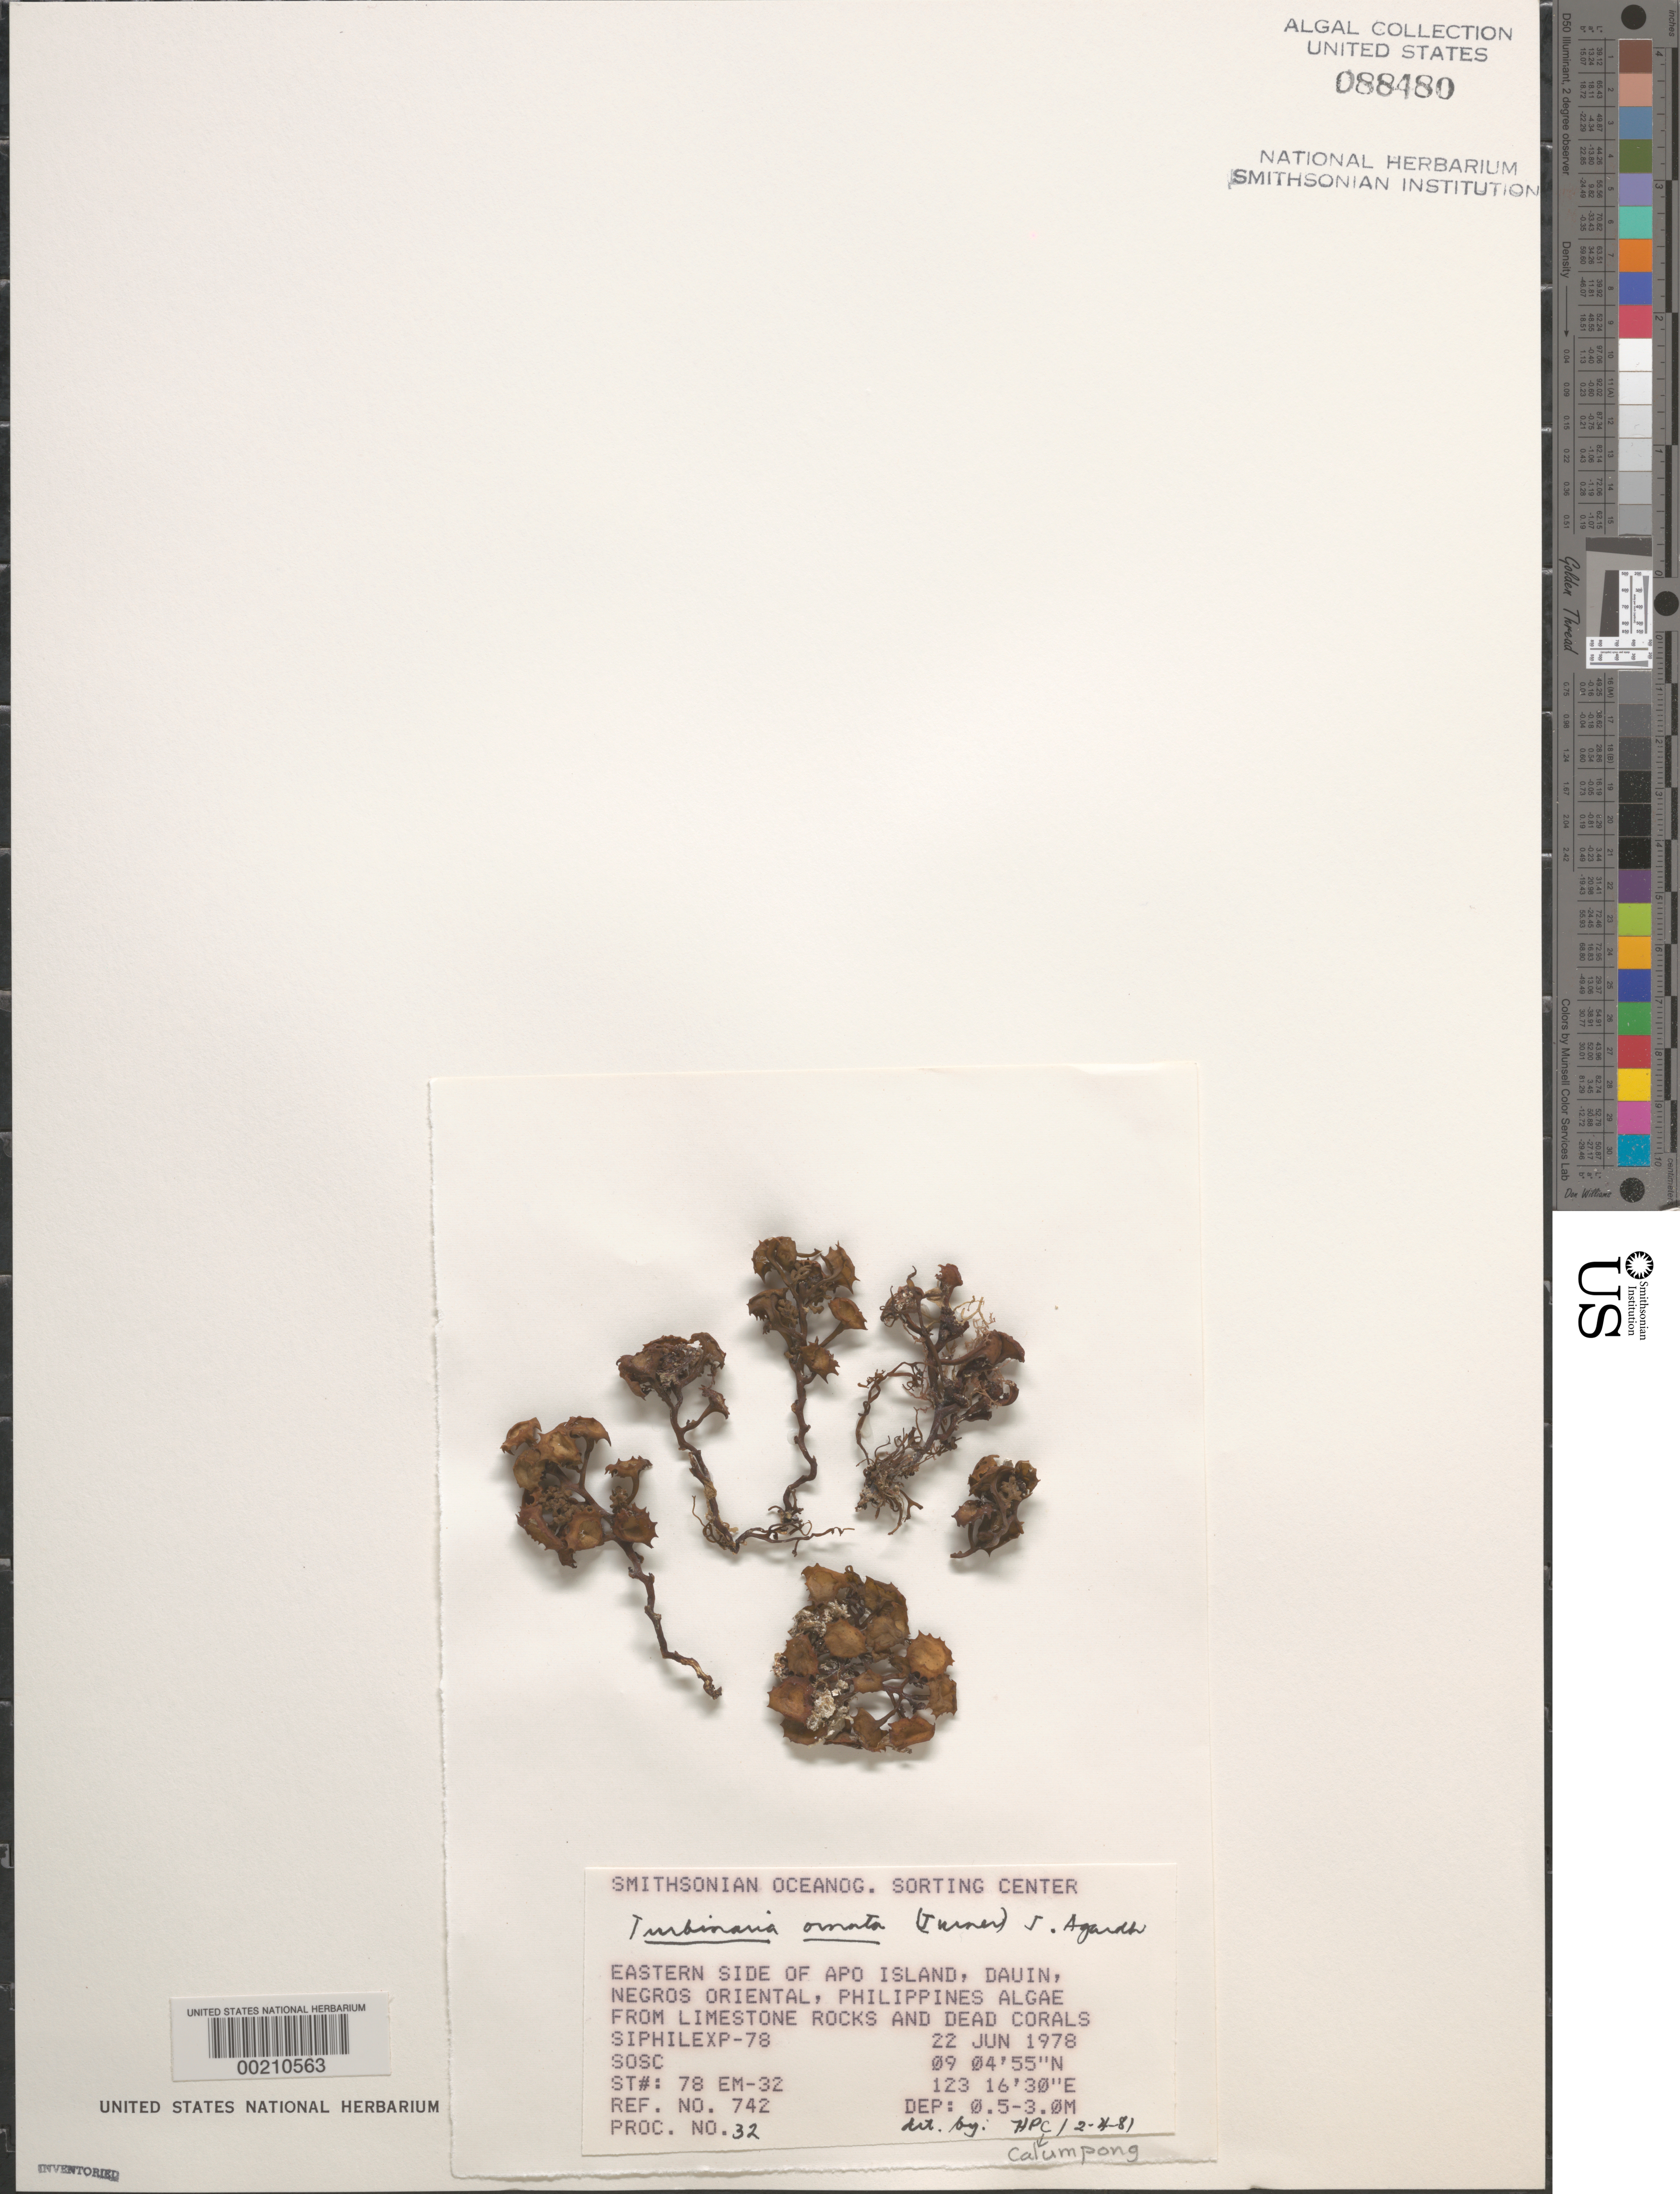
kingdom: Chromista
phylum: Ochrophyta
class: Phaeophyceae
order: Fucales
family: Sargassaceae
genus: Turbinaria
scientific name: Turbinaria ornata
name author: (Turner) J. Agardh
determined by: Calumpong, H. P.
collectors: SOSC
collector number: Station 78 Em-32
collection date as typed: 22 Jun 1978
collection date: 1978-06-22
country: Philippines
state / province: Central Visayas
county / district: Negros Oriental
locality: Apo island, dauin, negros oriental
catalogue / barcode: US 88480